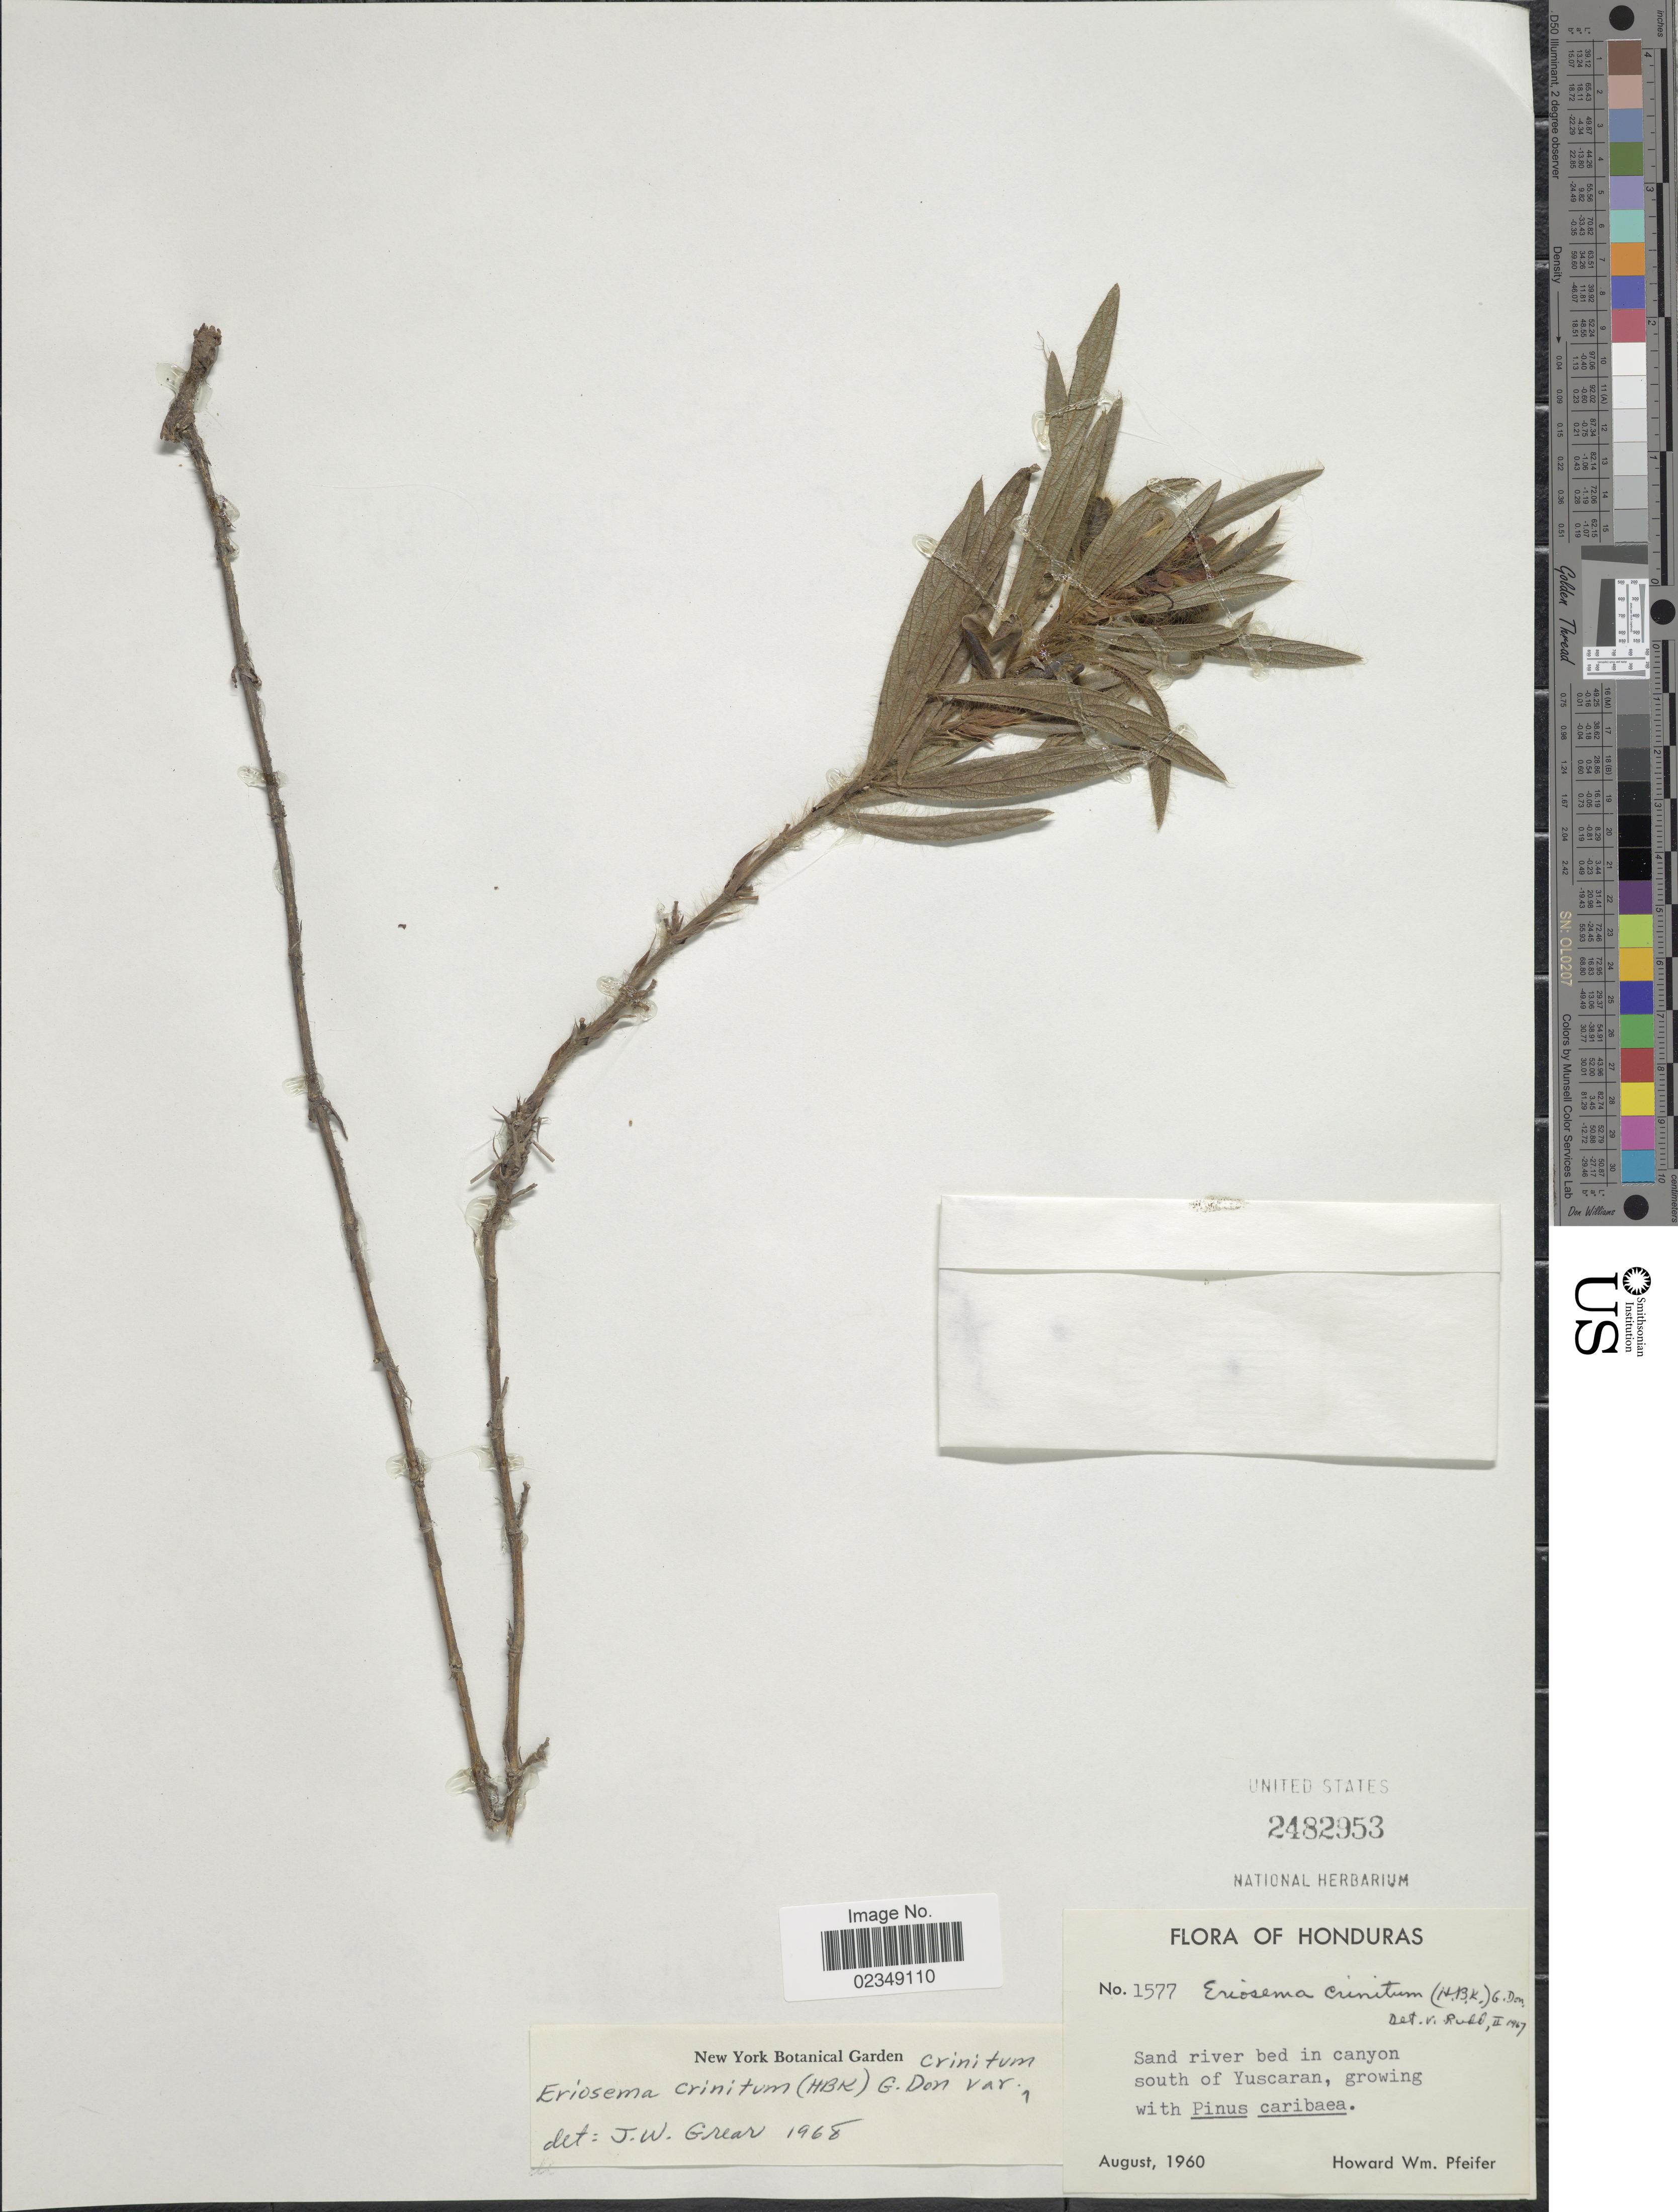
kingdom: Plantae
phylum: Tracheophyta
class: Magnoliopsida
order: Fabales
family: Fabaceae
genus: Eriosema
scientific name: Eriosema crinitum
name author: (Kunth) G. Don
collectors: H. W. Pfeifer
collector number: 1577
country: Honduras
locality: Sand river bed in canyon south of Yuscaran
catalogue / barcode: US 2482953